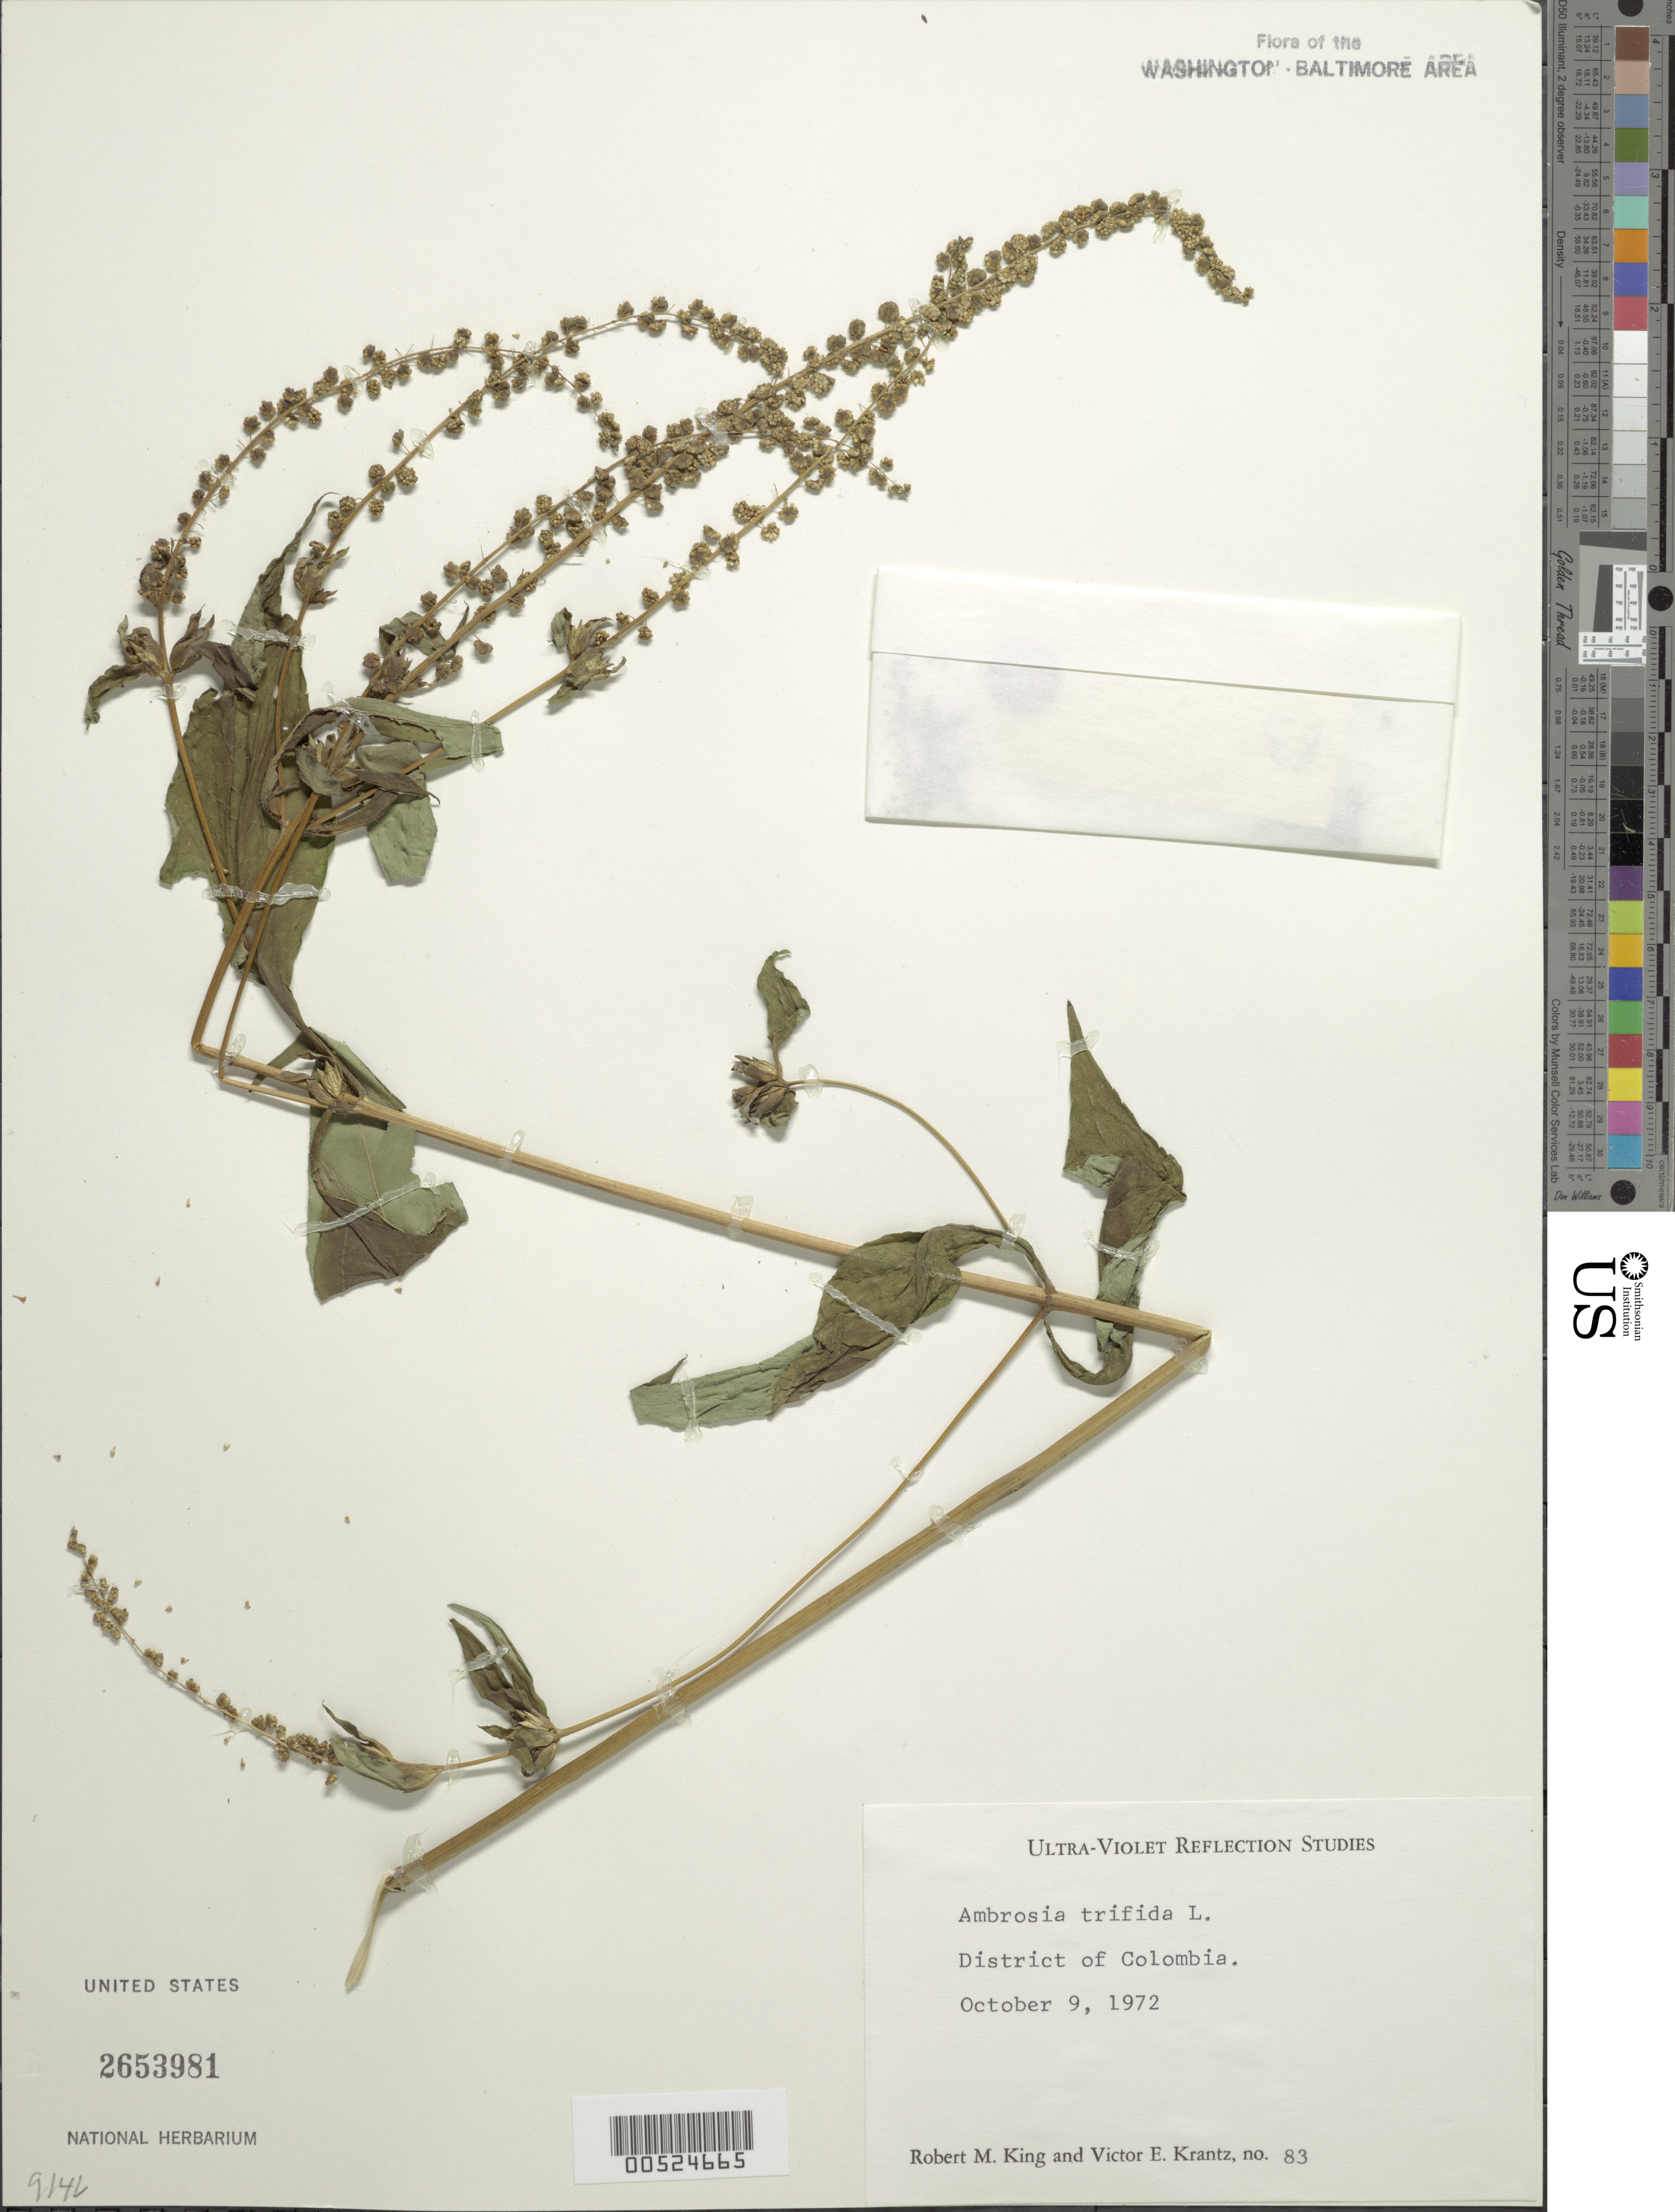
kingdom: Plantae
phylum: Tracheophyta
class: Magnoliopsida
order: Asterales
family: Asteraceae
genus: Ambrosia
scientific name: Ambrosia trifida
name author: L.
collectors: R. M. King & V. Krantz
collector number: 83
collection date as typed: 09 Oct 1972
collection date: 1972-10-09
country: United States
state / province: District of Columbia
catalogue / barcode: US 2653981